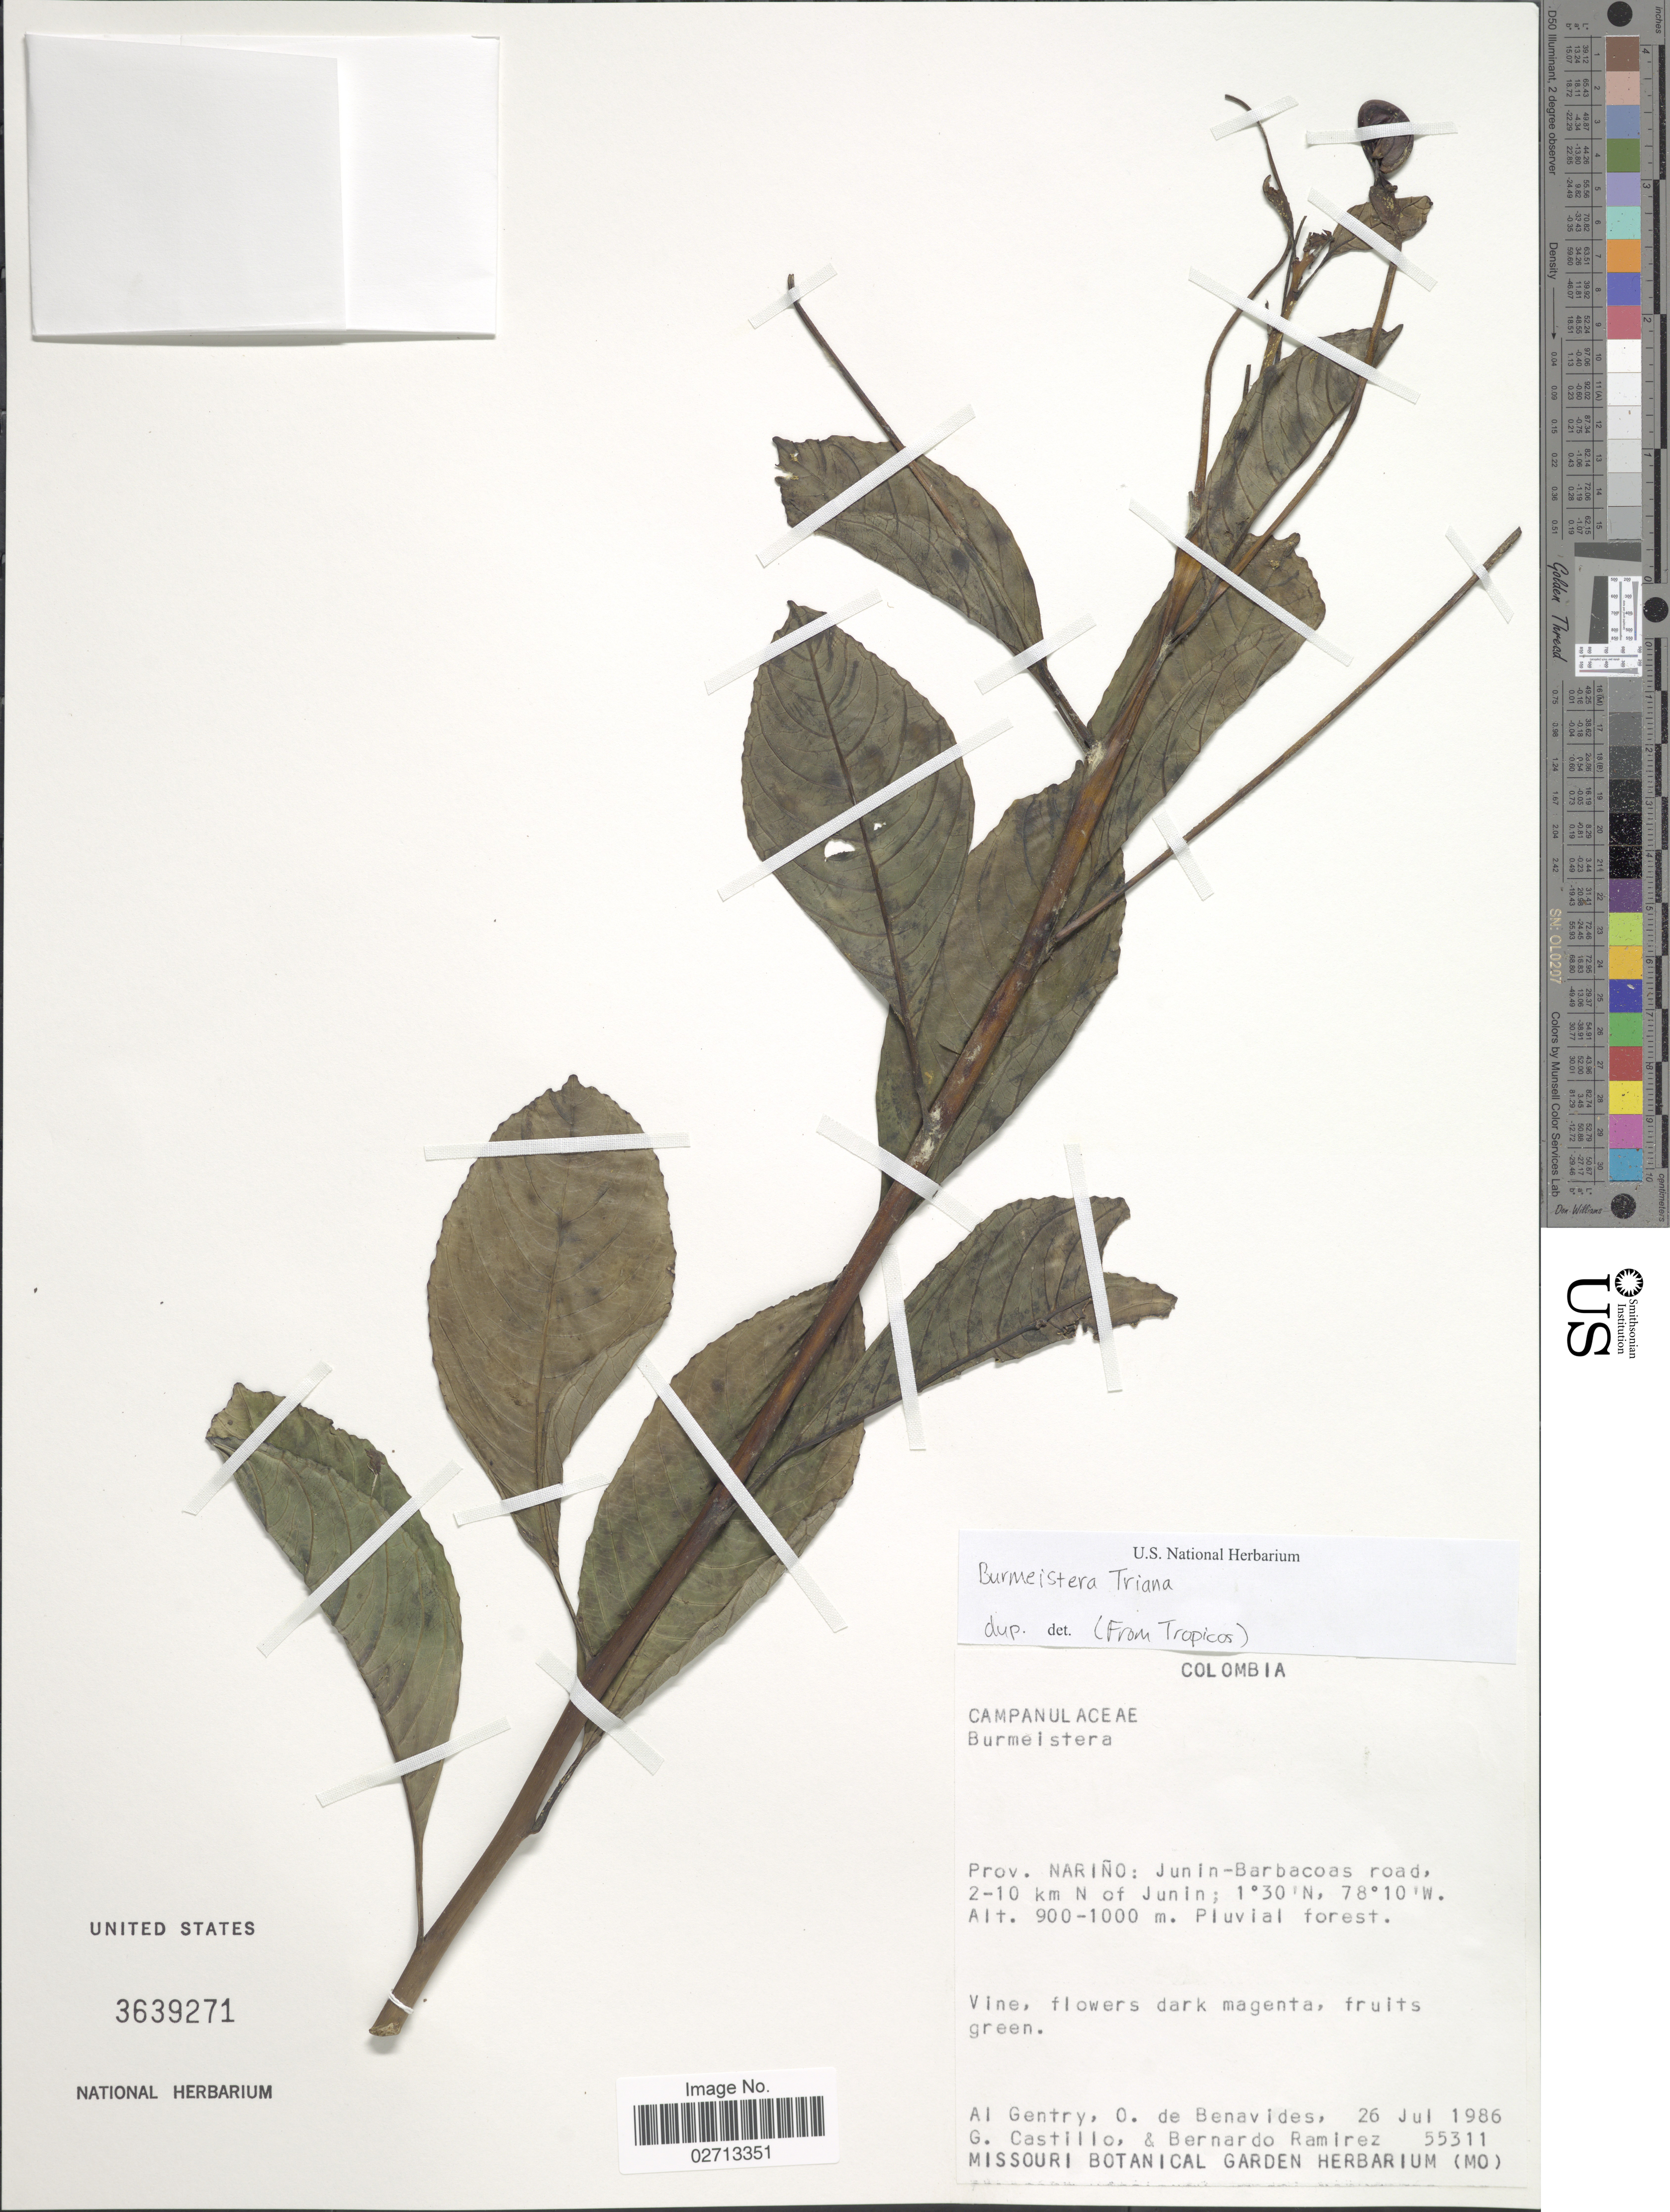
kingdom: Plantae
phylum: Tracheophyta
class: Magnoliopsida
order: Asterales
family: Campanulaceae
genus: Burmeistera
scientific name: Burmeistera sp.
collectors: A. H. Gentry, Olga S. de Benavides, G. Castillo & B. Ramírez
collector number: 55311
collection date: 1986-07-26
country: Colombia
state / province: Nariño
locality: Junin-Barbacoas road, 2-10 km N of Junin.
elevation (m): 900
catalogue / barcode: US 3639271